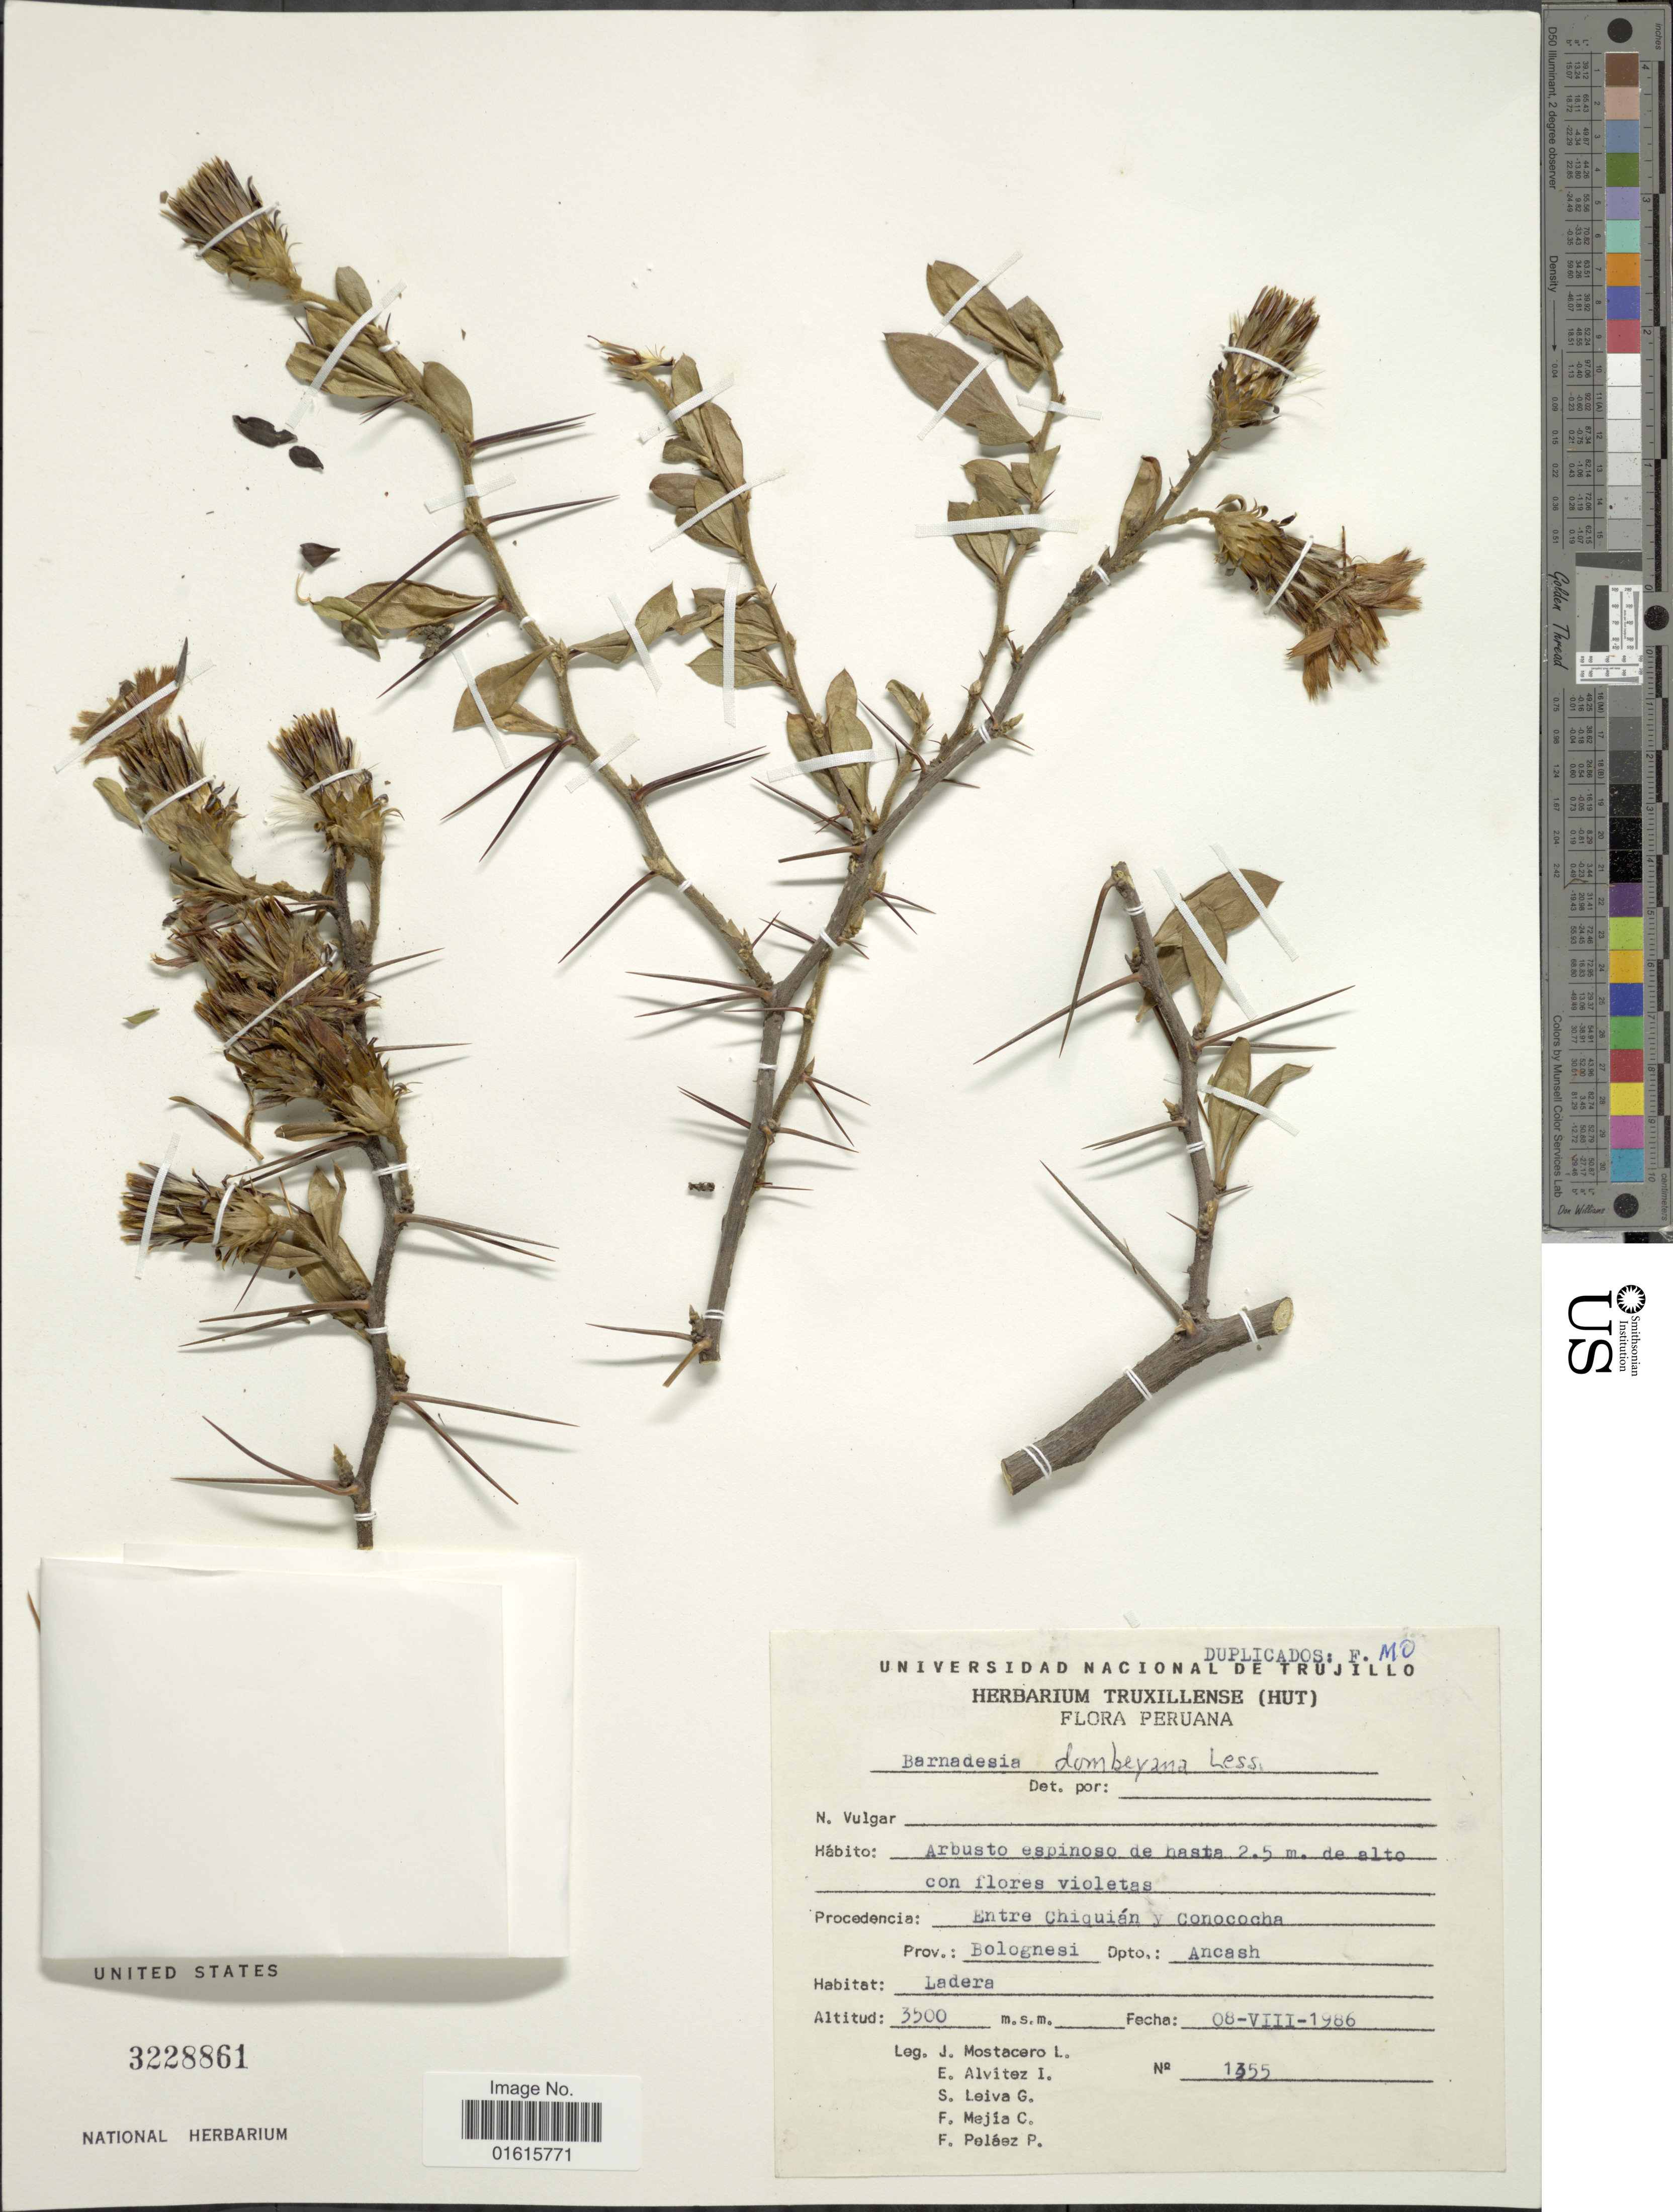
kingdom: Plantae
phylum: Tracheophyta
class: Magnoliopsida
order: Asterales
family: Asteraceae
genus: Barnadesia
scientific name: Barnadesia dombeyana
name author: Less.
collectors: J. Mostacero L., E. Alvitez I., S. Levia G, F. Mejia C. & F. Pelaez P.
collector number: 1355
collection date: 1986-08-08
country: Peru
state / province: Ancash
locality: Procedencia: Entre Chiquian y Conococha, Prov. Bolognesi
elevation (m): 3500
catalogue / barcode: US 3228861